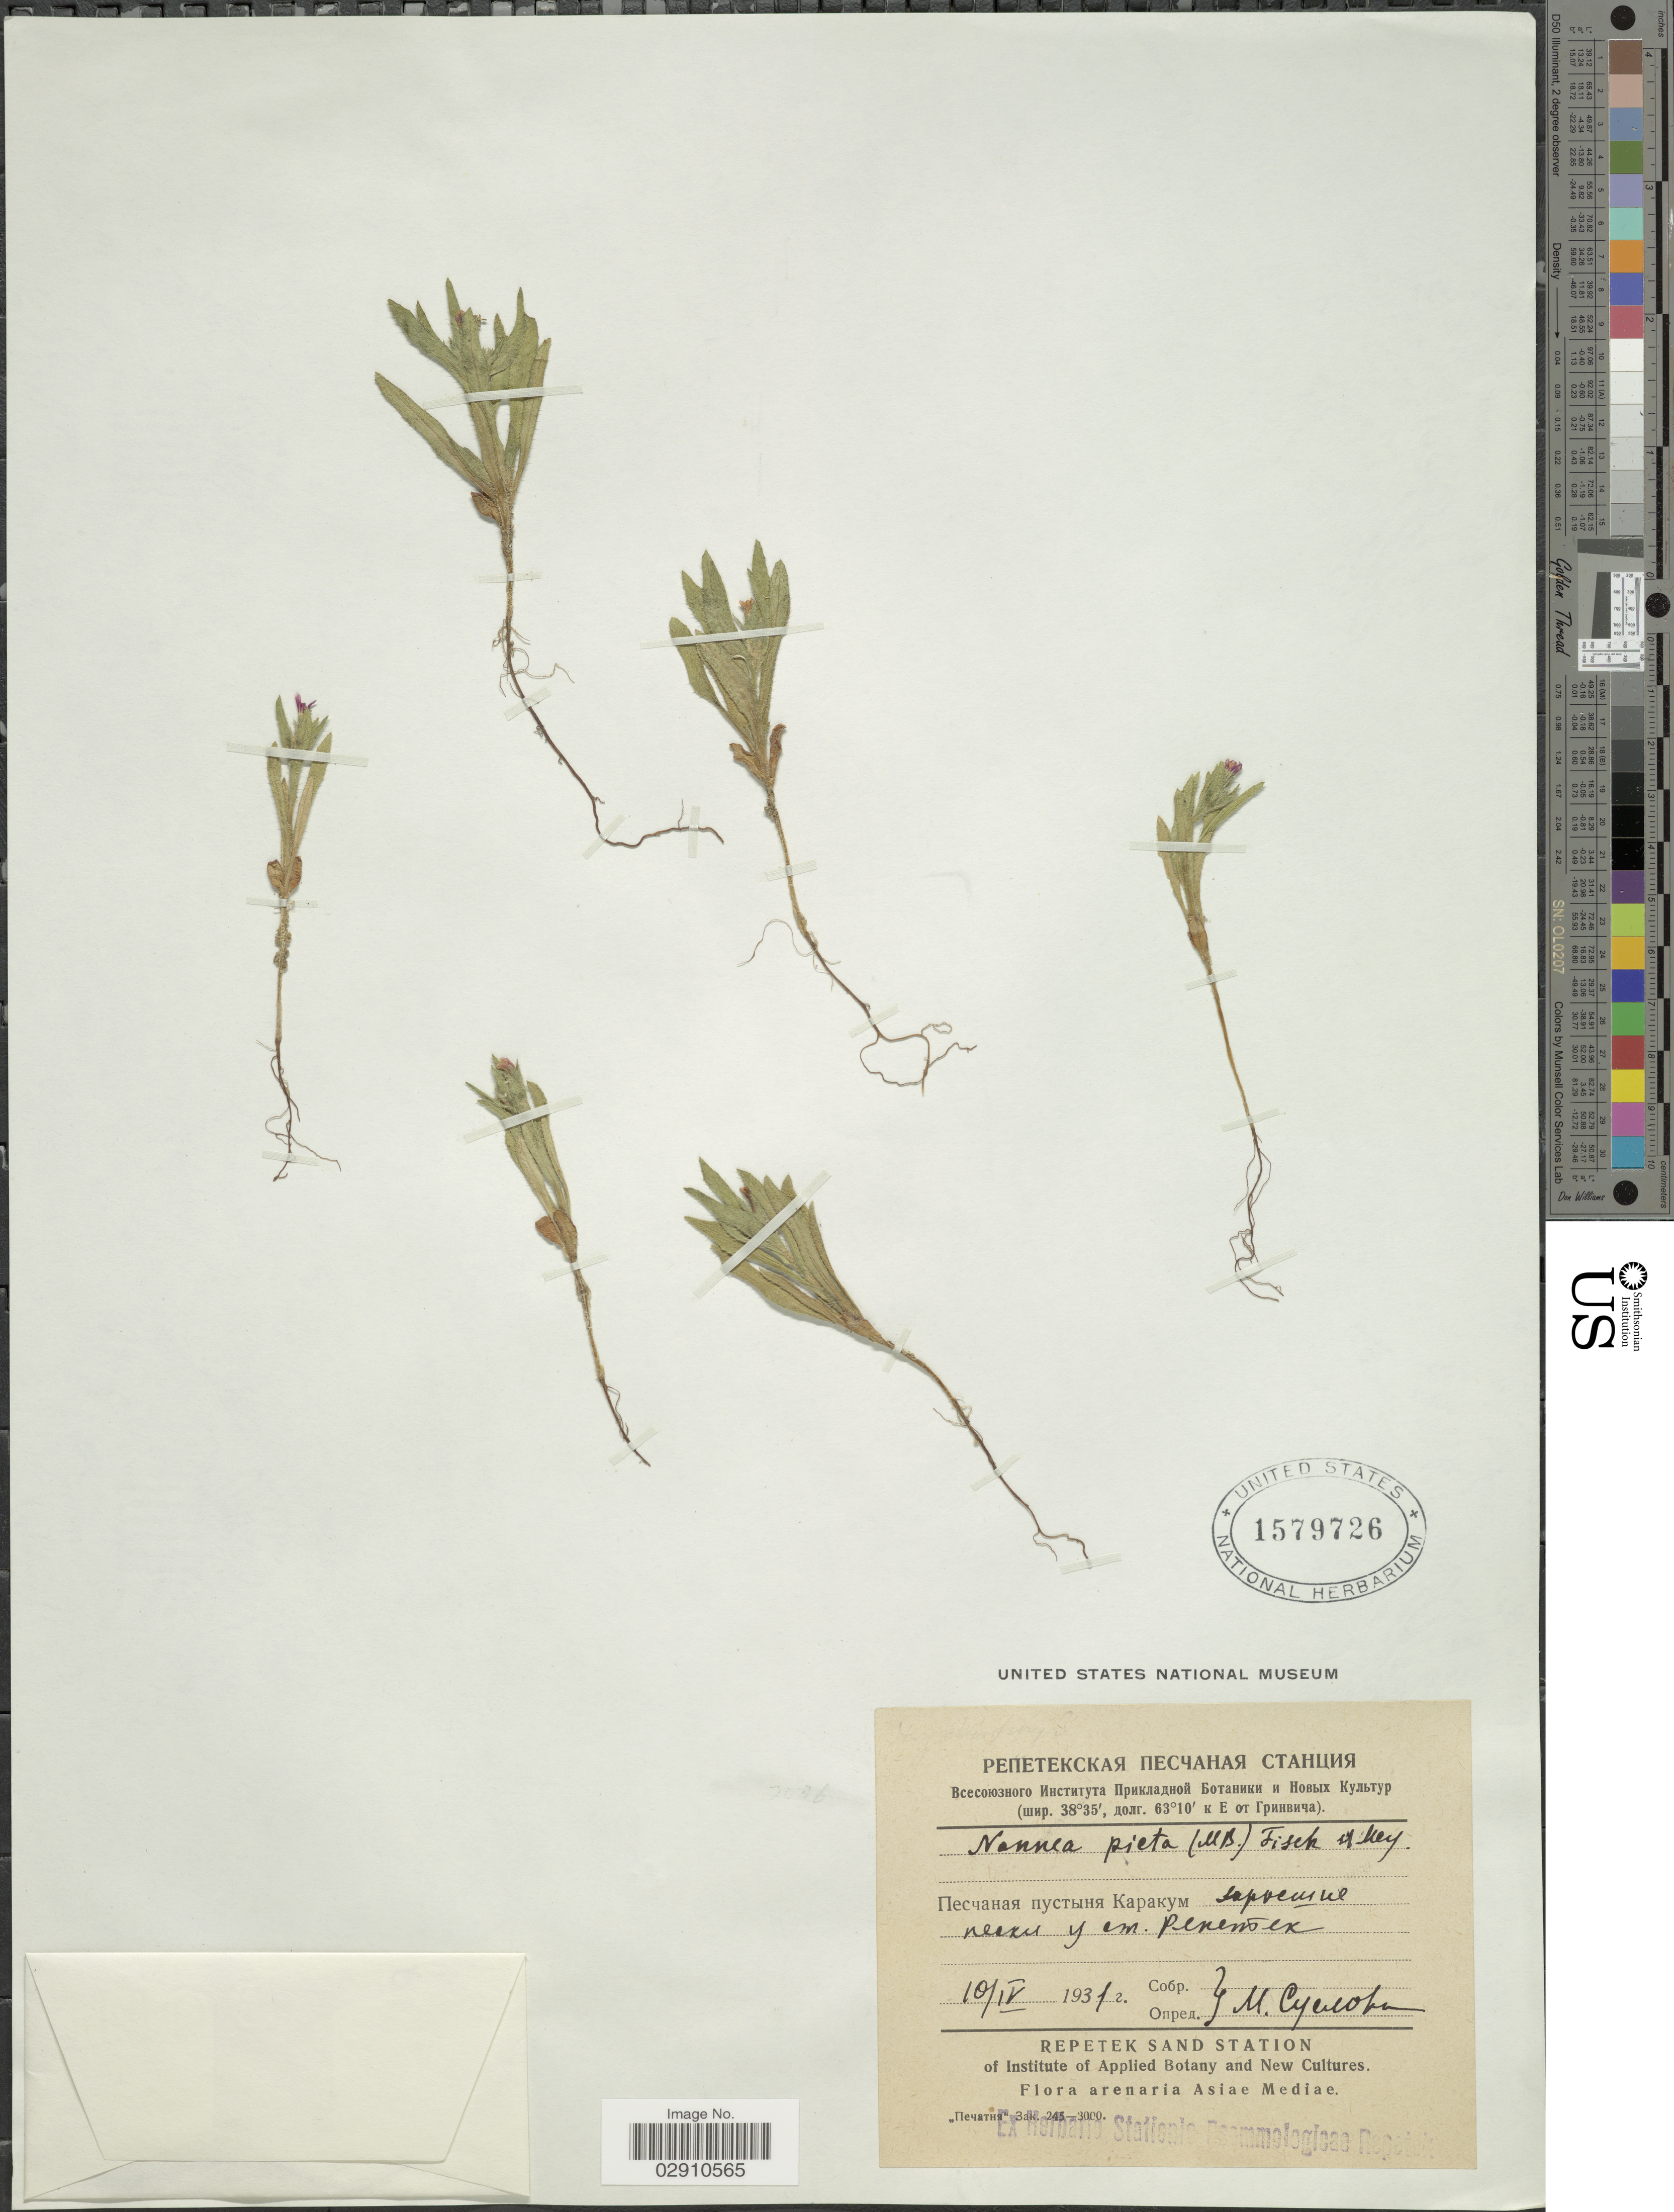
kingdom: Plantae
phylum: Tracheophyta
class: Magnoliopsida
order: Boraginales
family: Boraginaceae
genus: Nonea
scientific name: Nonea picta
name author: (Lehm.) Fisch. & C.A. Mey.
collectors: M. Suslova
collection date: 1931-04-10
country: Turkmenistan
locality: Karakum Desert, near Repetek Station.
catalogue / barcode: US 1579726